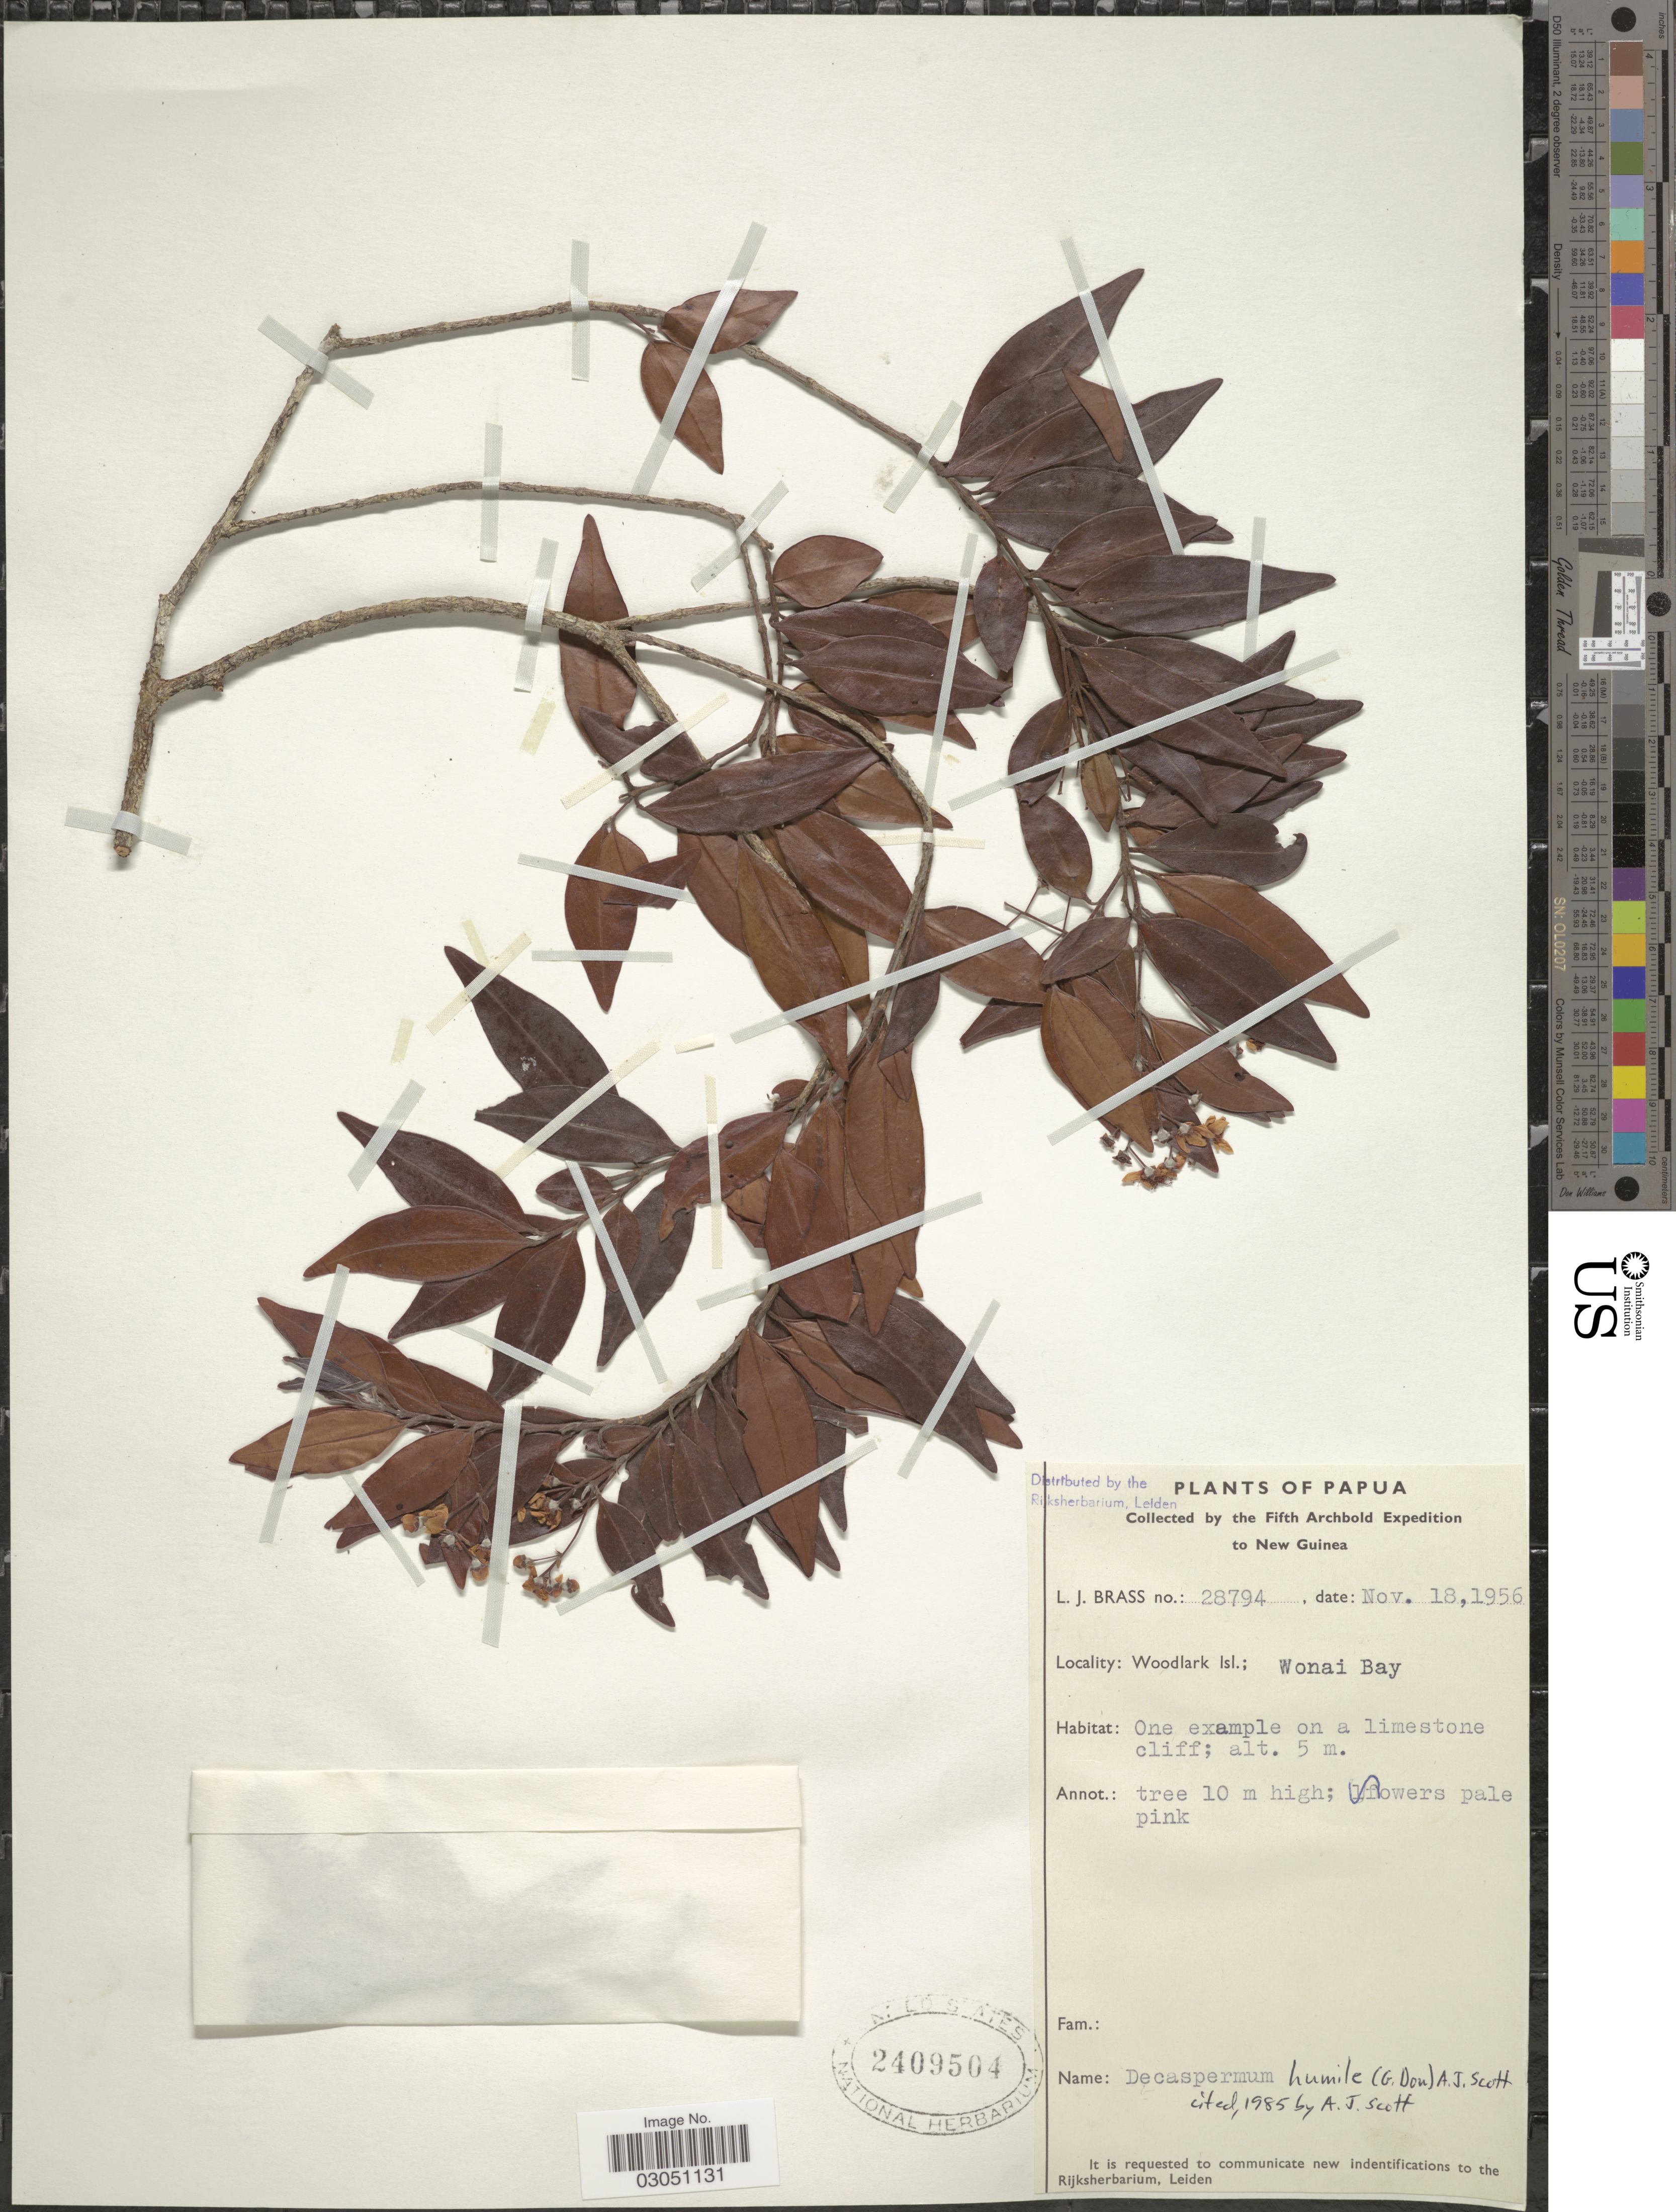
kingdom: Plantae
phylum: Tracheophyta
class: Magnoliopsida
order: Myrtales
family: Myrtaceae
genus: Decaspermum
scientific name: Decaspermum humile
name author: (Sweet ex G. Don) A.J. Scott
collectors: L. J. Brass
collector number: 28794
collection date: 1956-11-18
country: Papua New Guinea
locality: Papua. New Guinea. Woodlark Isl.; Wonai Bay.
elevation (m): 5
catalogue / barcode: US 2409504